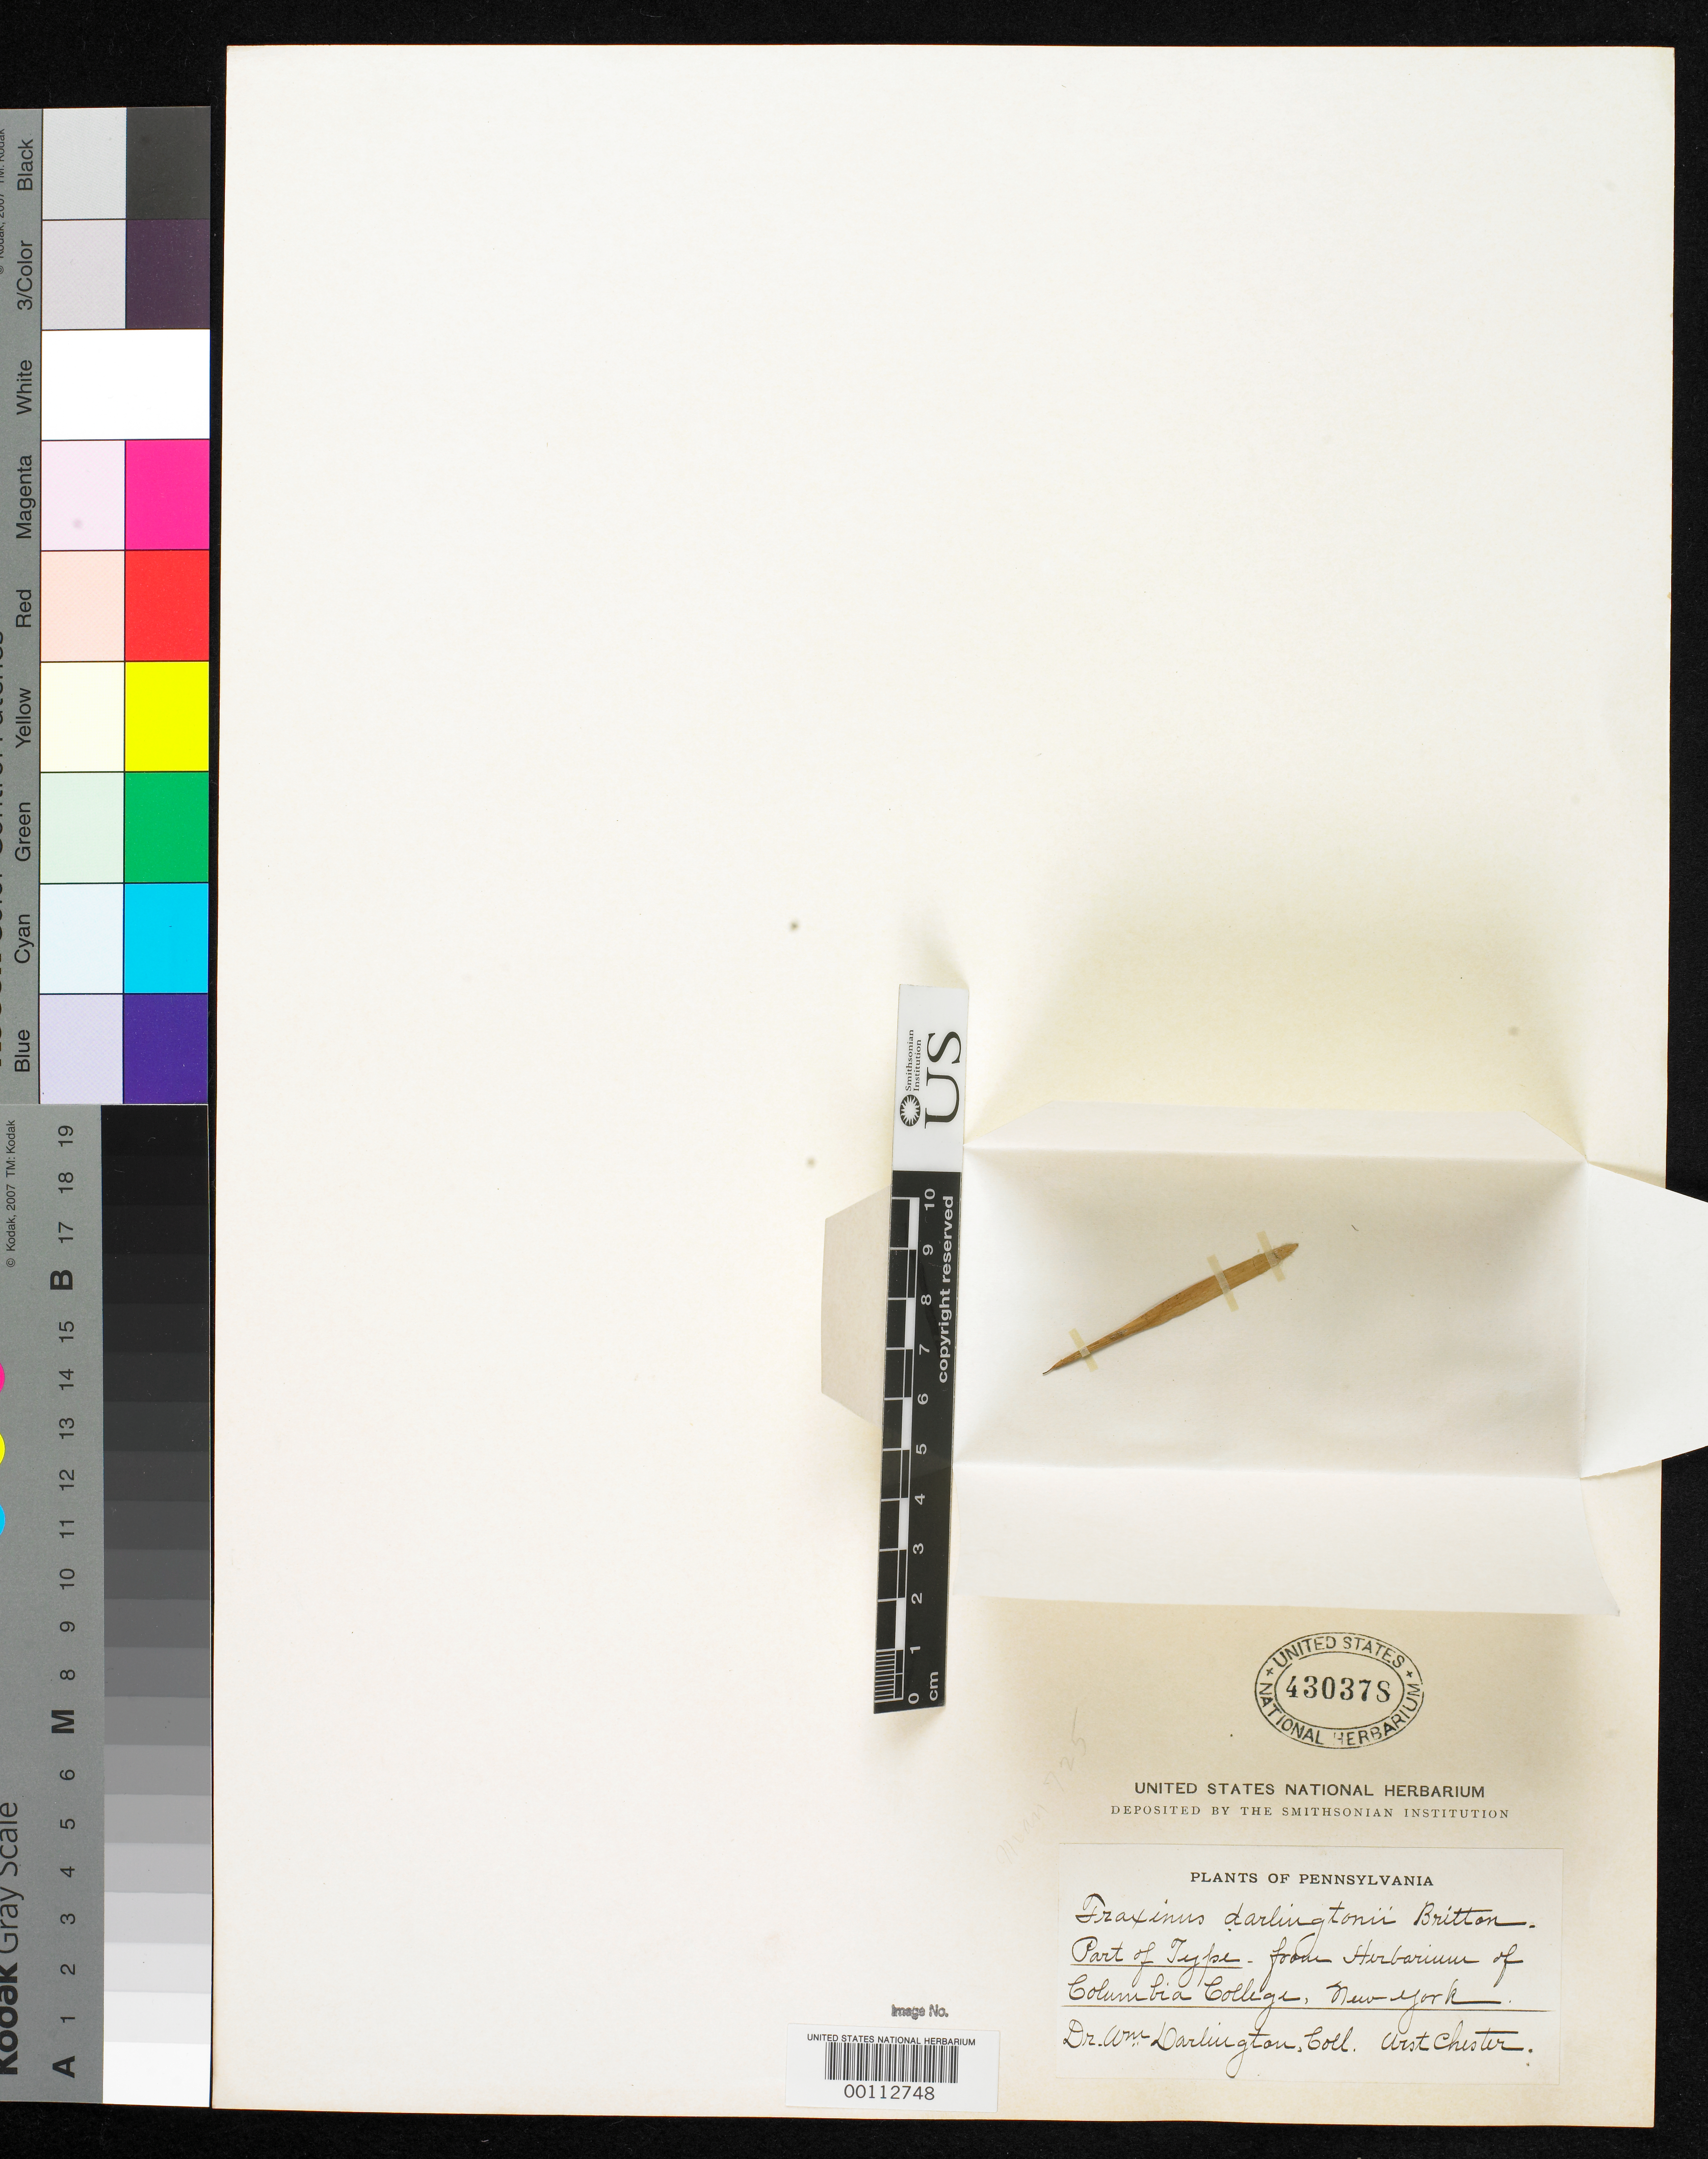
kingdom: Plantae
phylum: Tracheophyta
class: Magnoliopsida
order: Lamiales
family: Oleaceae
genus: Fraxinus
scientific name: Fraxinus darlingtonii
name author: Britton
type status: Type Fragment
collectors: W. Darlington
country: United States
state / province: Pennsylvania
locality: West Chester.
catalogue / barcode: US 430378